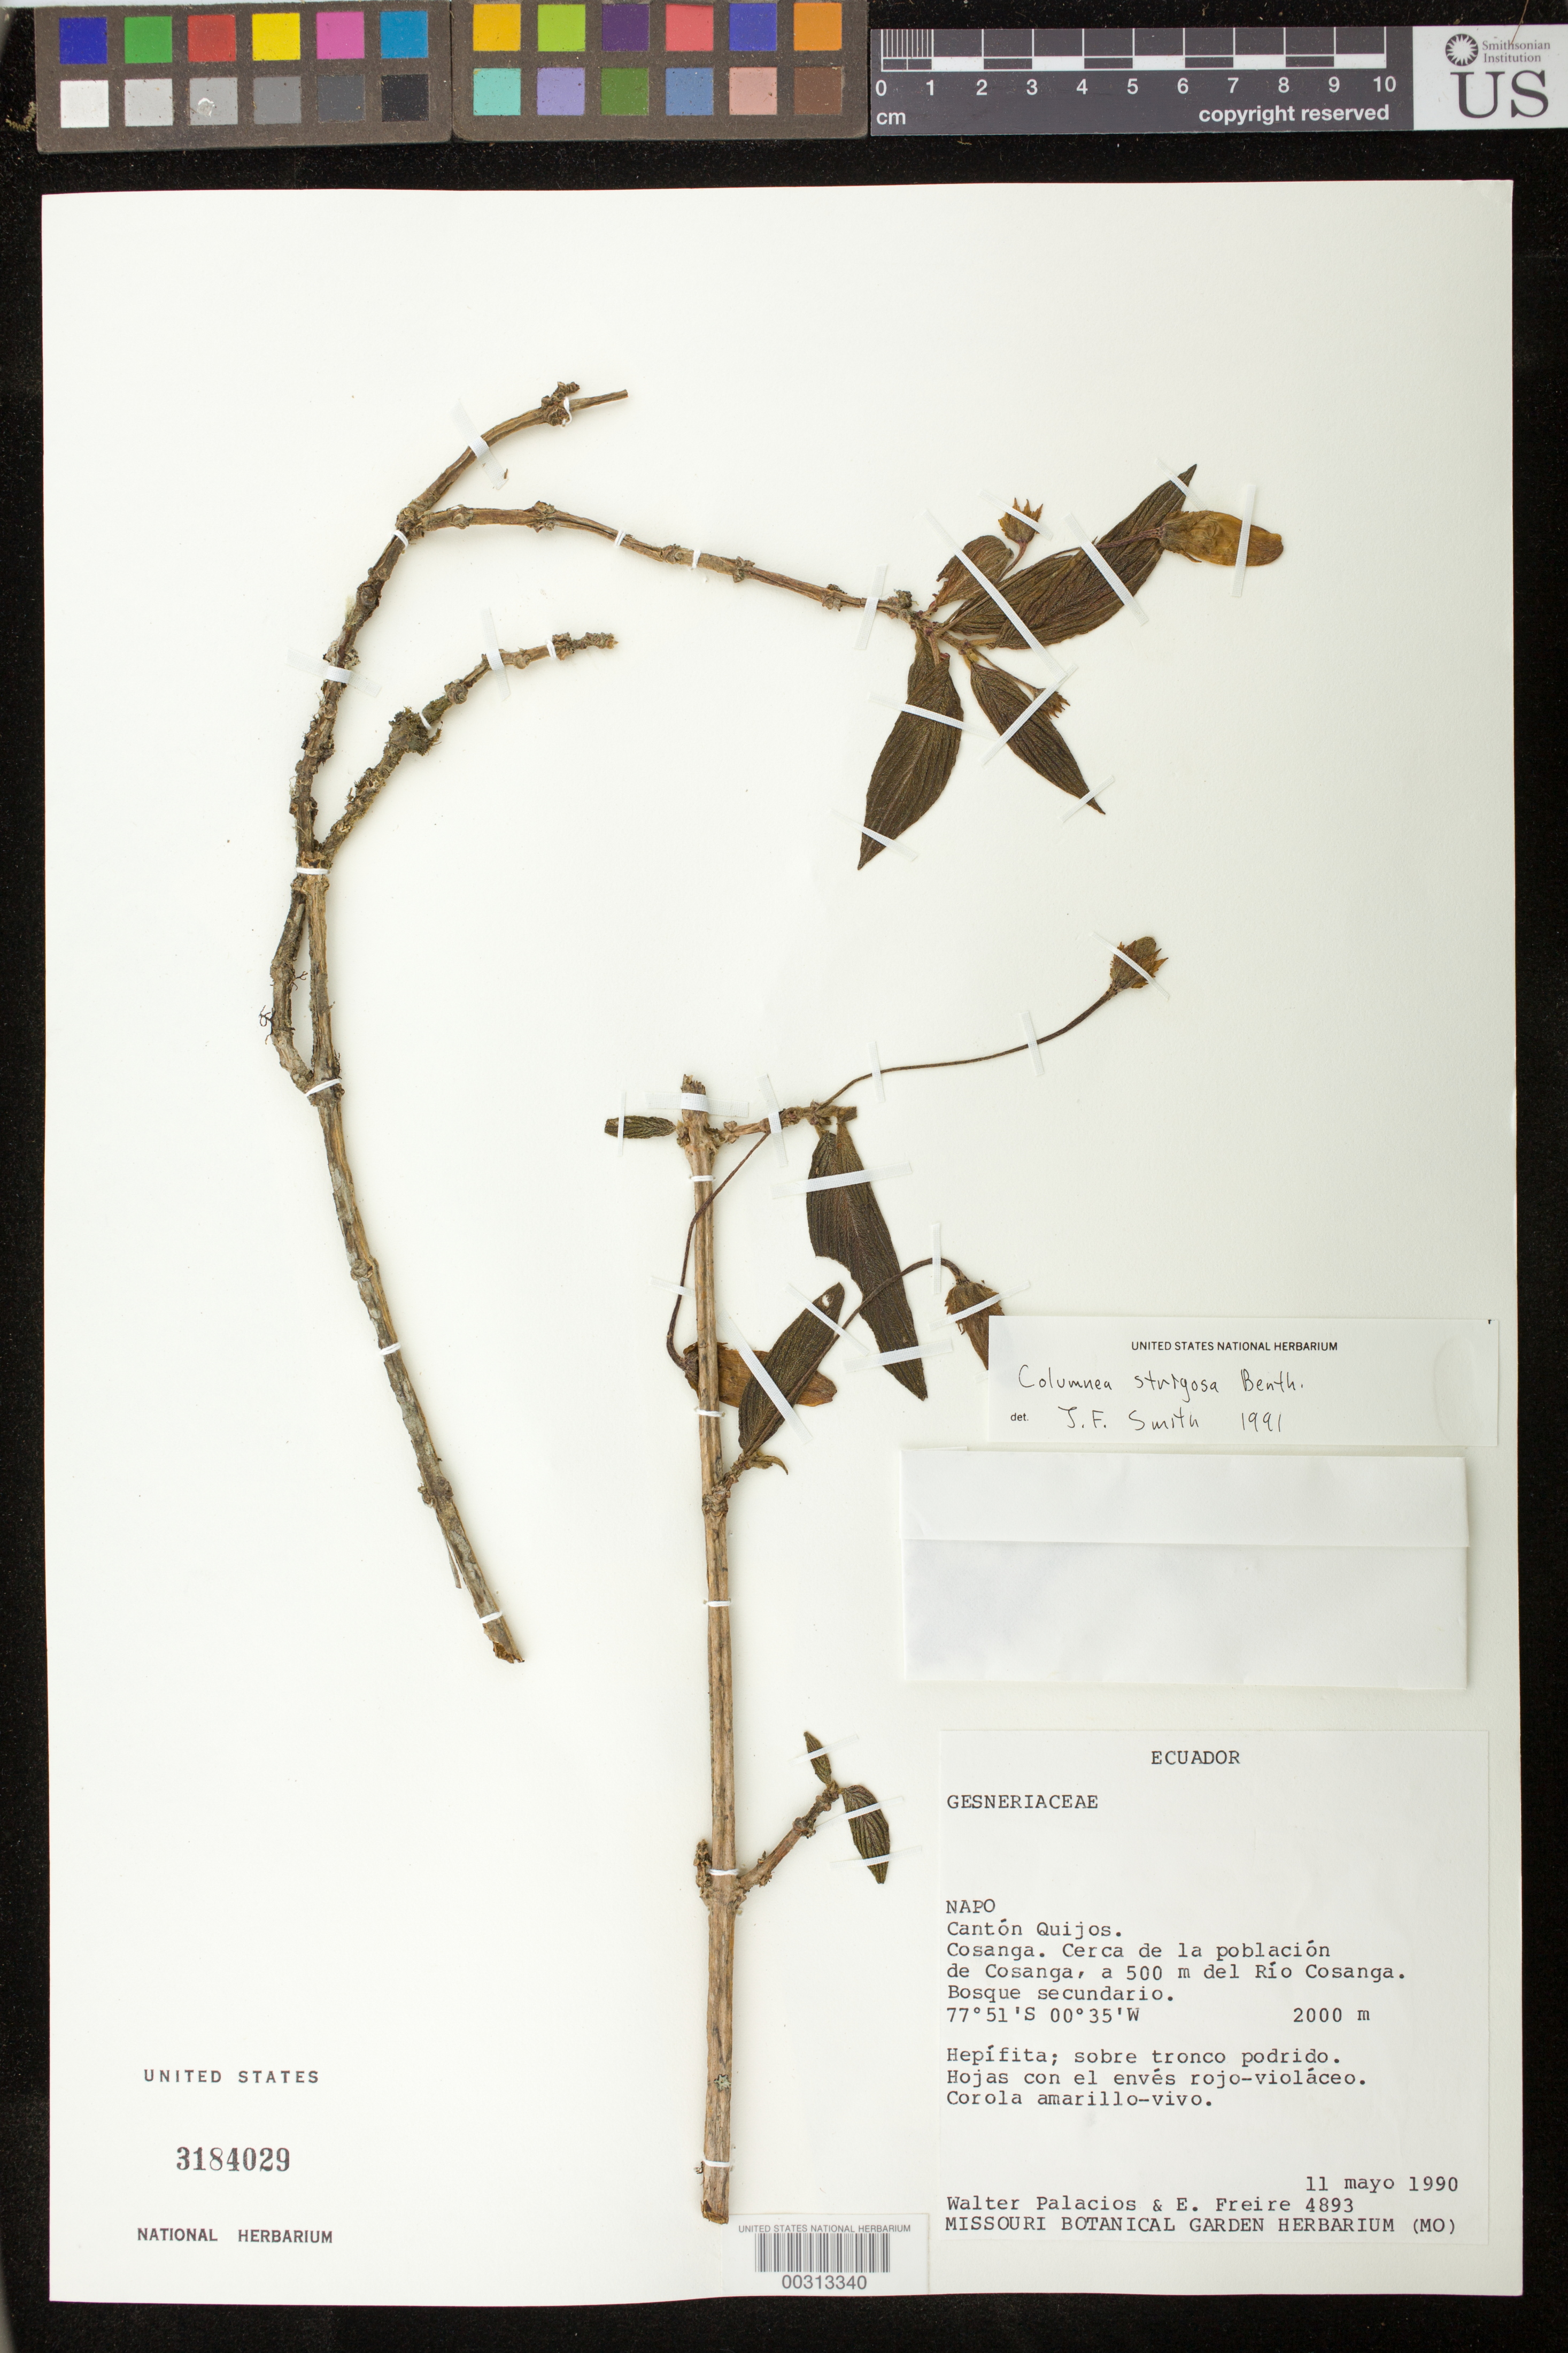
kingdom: Plantae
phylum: Tracheophyta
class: Magnoliopsida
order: Lamiales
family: Gesneriaceae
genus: Columnea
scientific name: Columnea strigosa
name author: Benth.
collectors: W. Palacios & E. Freire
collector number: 4893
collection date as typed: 11 May 1990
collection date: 1990-05-11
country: Ecuador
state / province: Napo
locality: Canton Quijos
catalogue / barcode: US 3184029